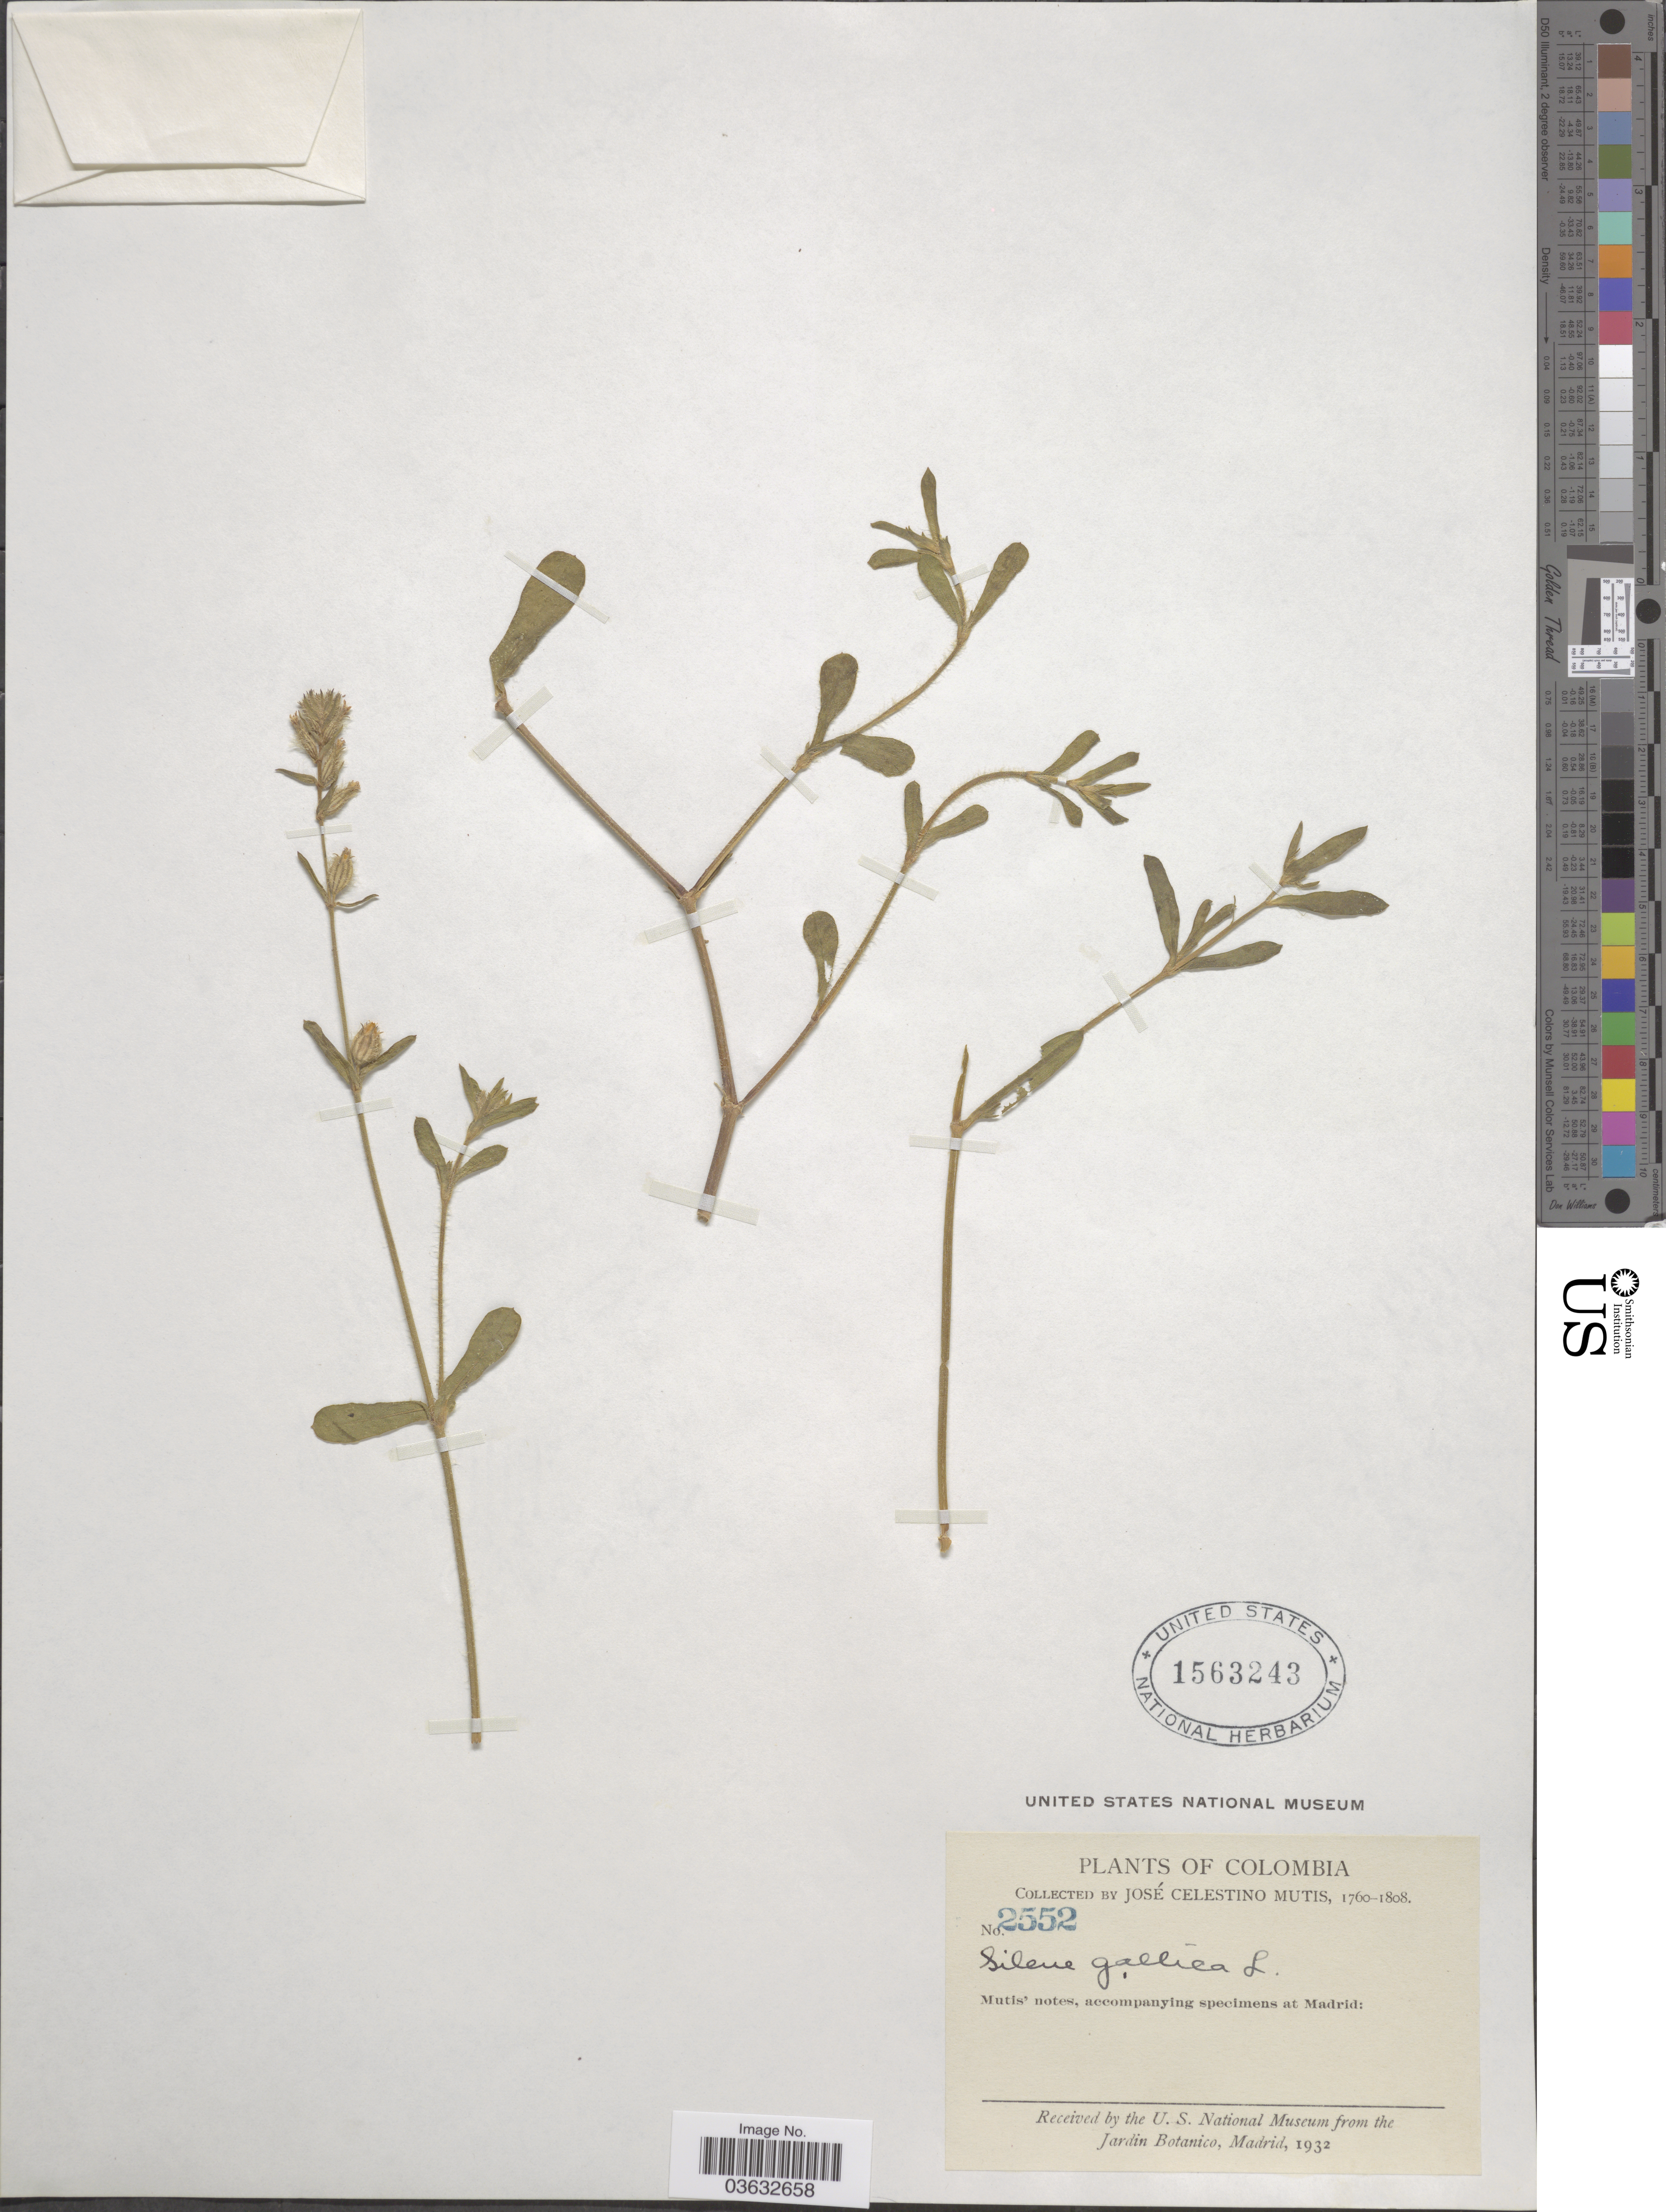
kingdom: Plantae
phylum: Tracheophyta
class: Magnoliopsida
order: Caryophyllales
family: Caryophyllaceae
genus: Silene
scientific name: Silene gallica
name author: L.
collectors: J. C. B. Mutis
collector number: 2552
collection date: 1760/1808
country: Colombia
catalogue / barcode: US 1563243